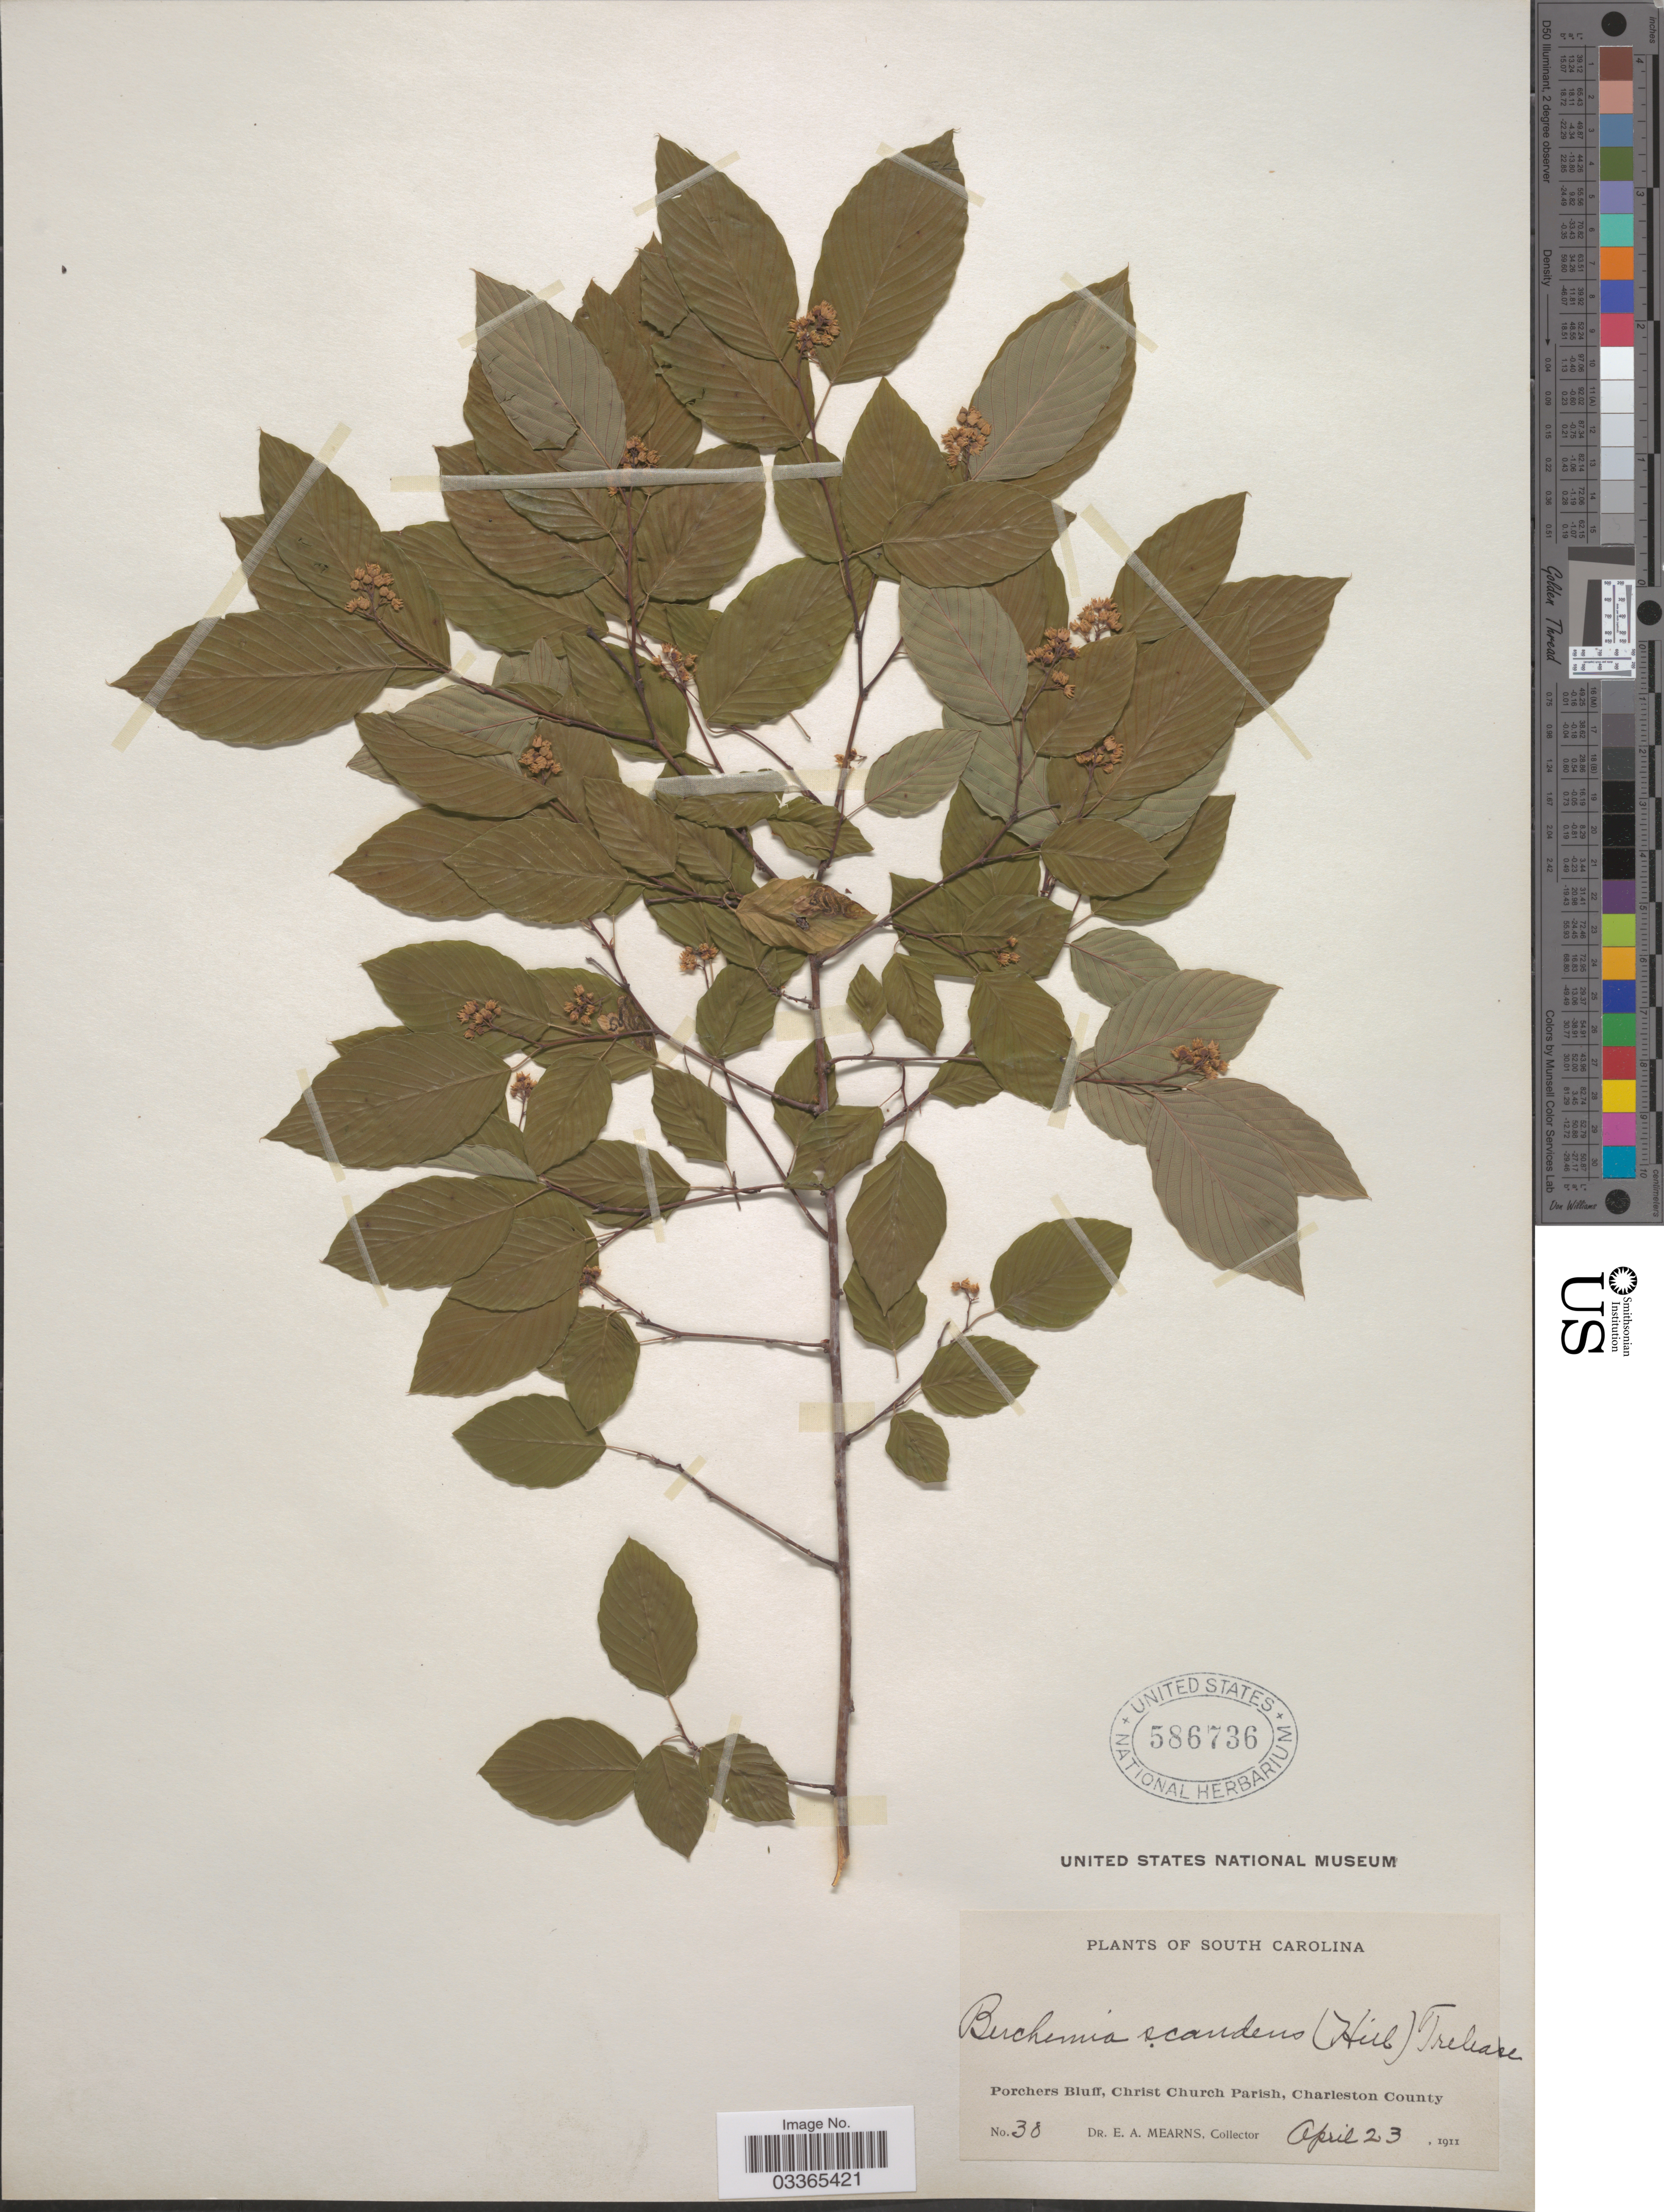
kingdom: Plantae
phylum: Tracheophyta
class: Magnoliopsida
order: Rosales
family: Rhamnaceae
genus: Berchemia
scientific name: Berchemia scandens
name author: (Hill) K. Koch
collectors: E. A. Mearns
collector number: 30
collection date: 1911-04-23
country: United States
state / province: South Carolina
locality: Porchers Bluff, Christ Church Parish, Charleston County.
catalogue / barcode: US 586736